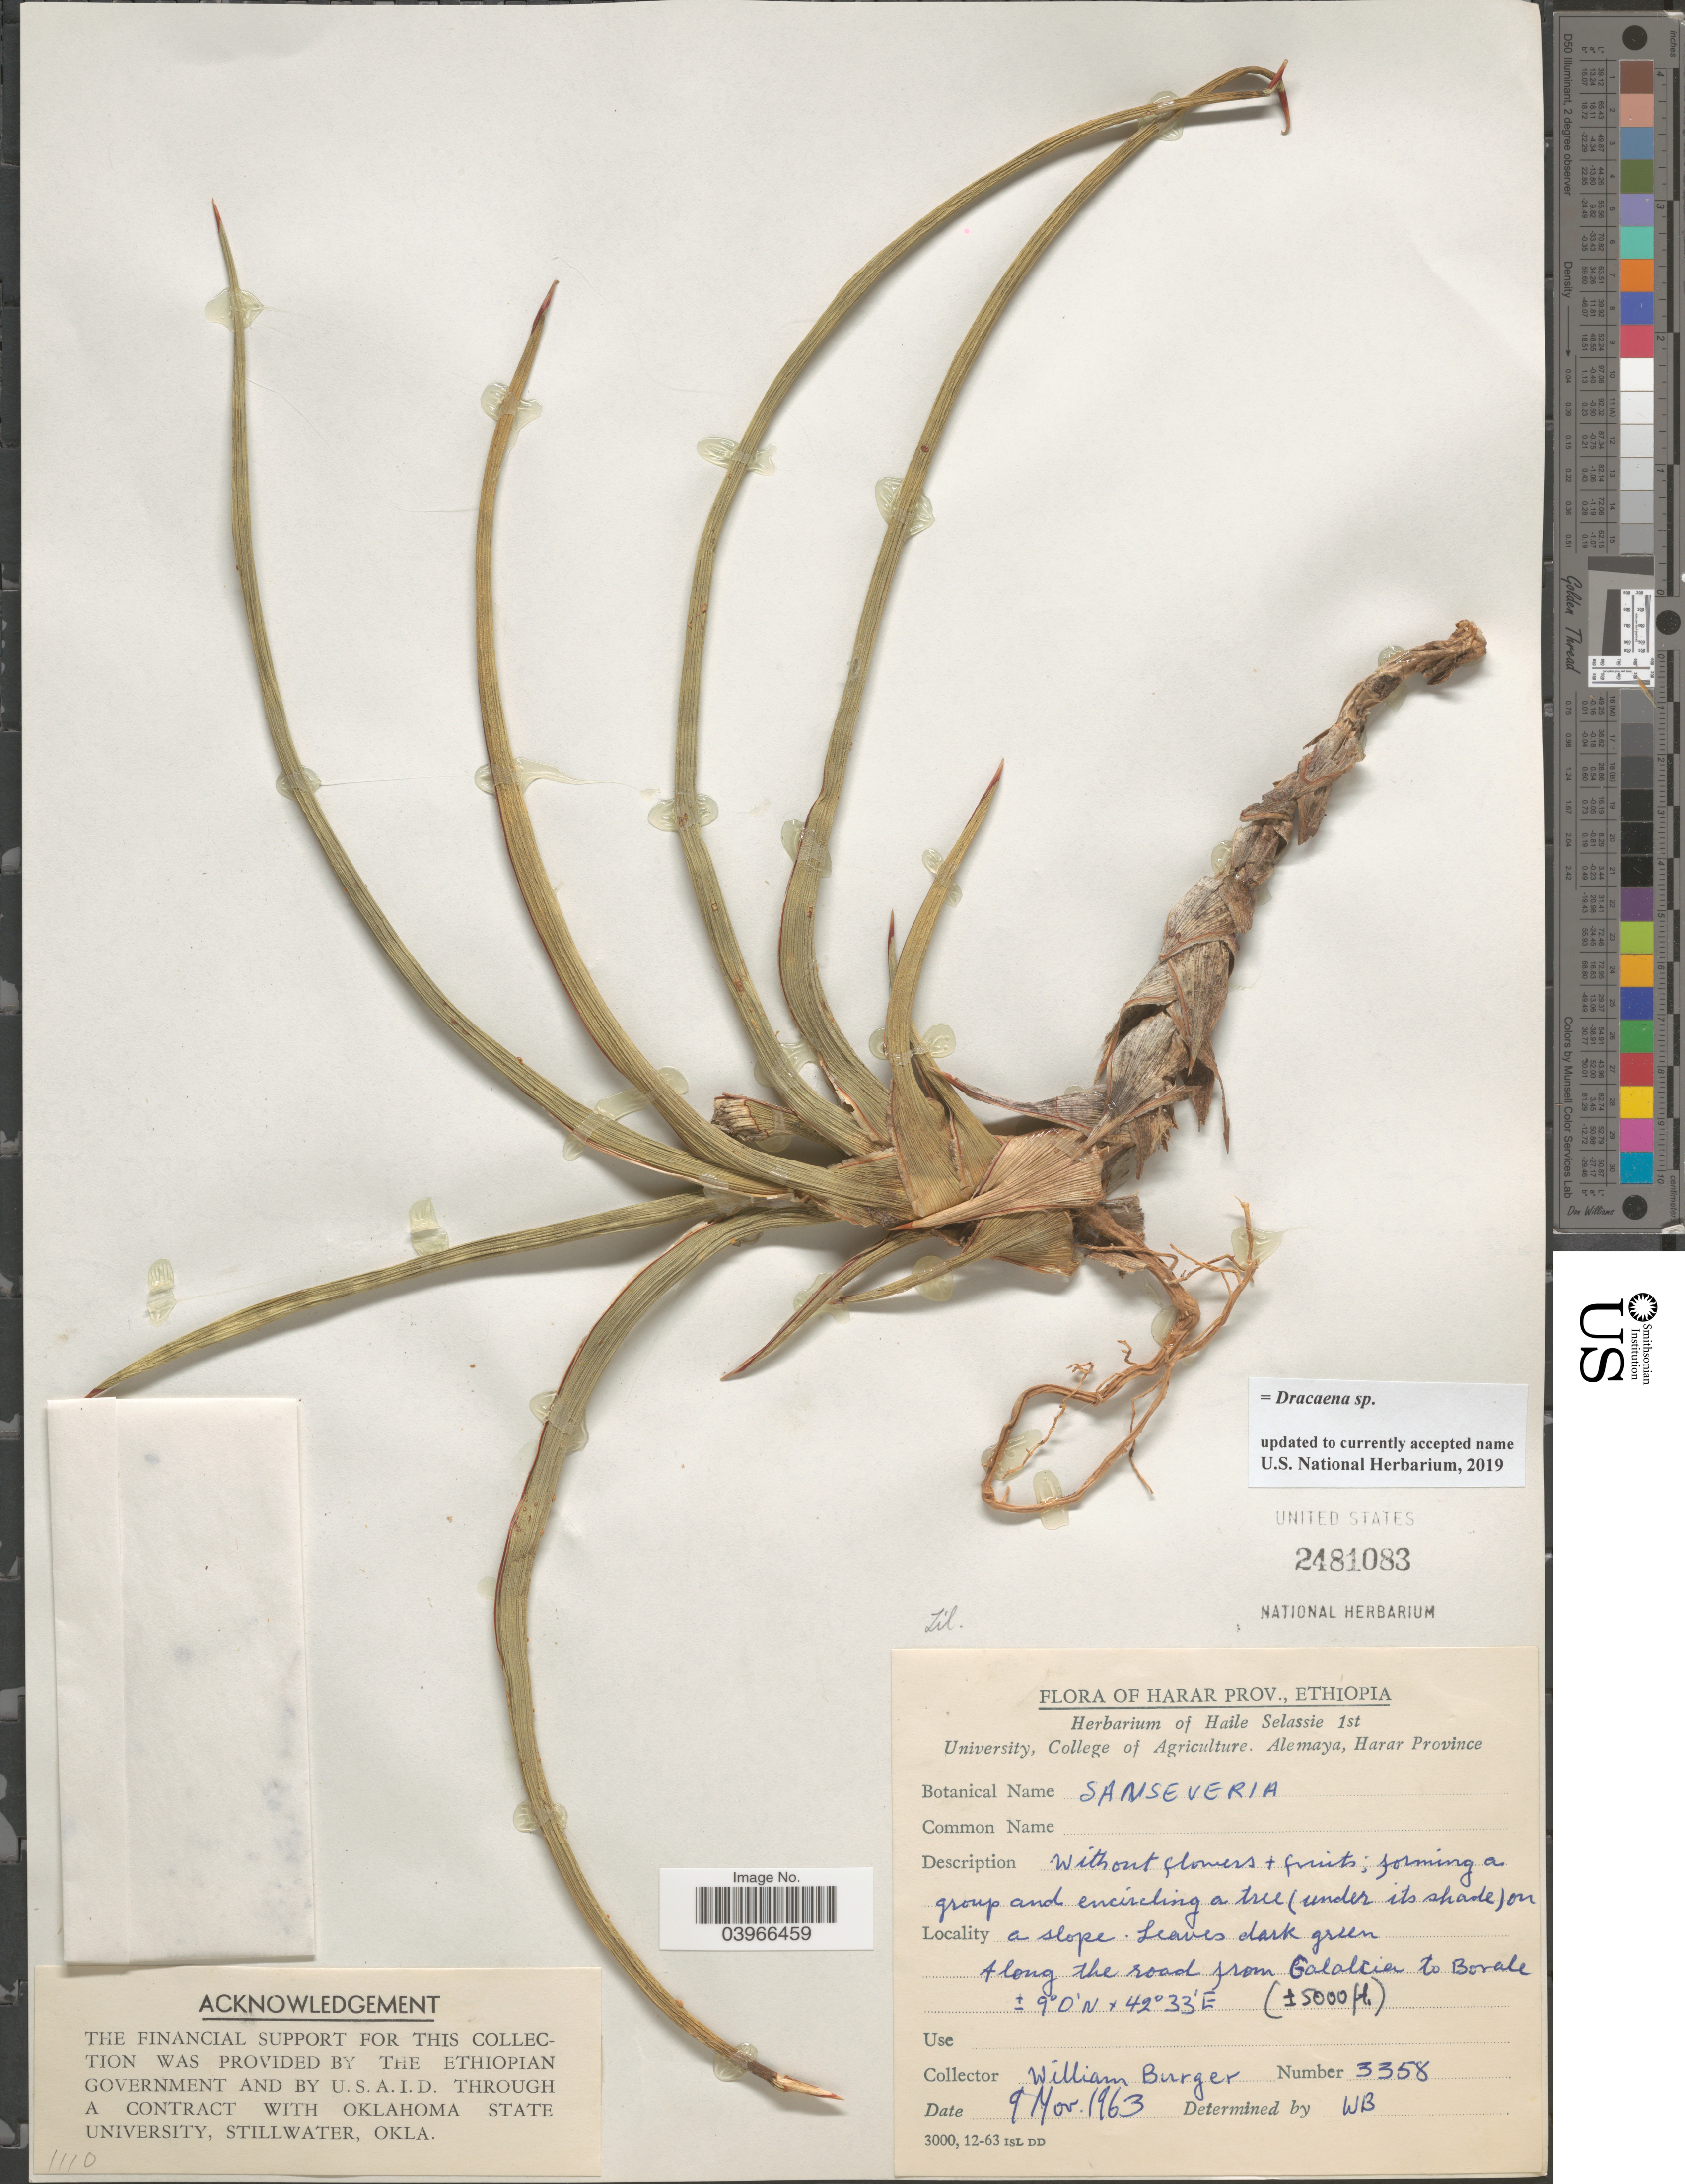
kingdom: Plantae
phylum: Tracheophyta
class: Liliopsida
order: Asparagales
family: Asparagaceae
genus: Dracaena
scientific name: Dracaena sp.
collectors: W. Burger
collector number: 3358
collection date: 1963-11-09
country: Ethiopia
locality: Harar Prov. Along the road from Galcia to Borale.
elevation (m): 1524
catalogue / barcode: US 2481083